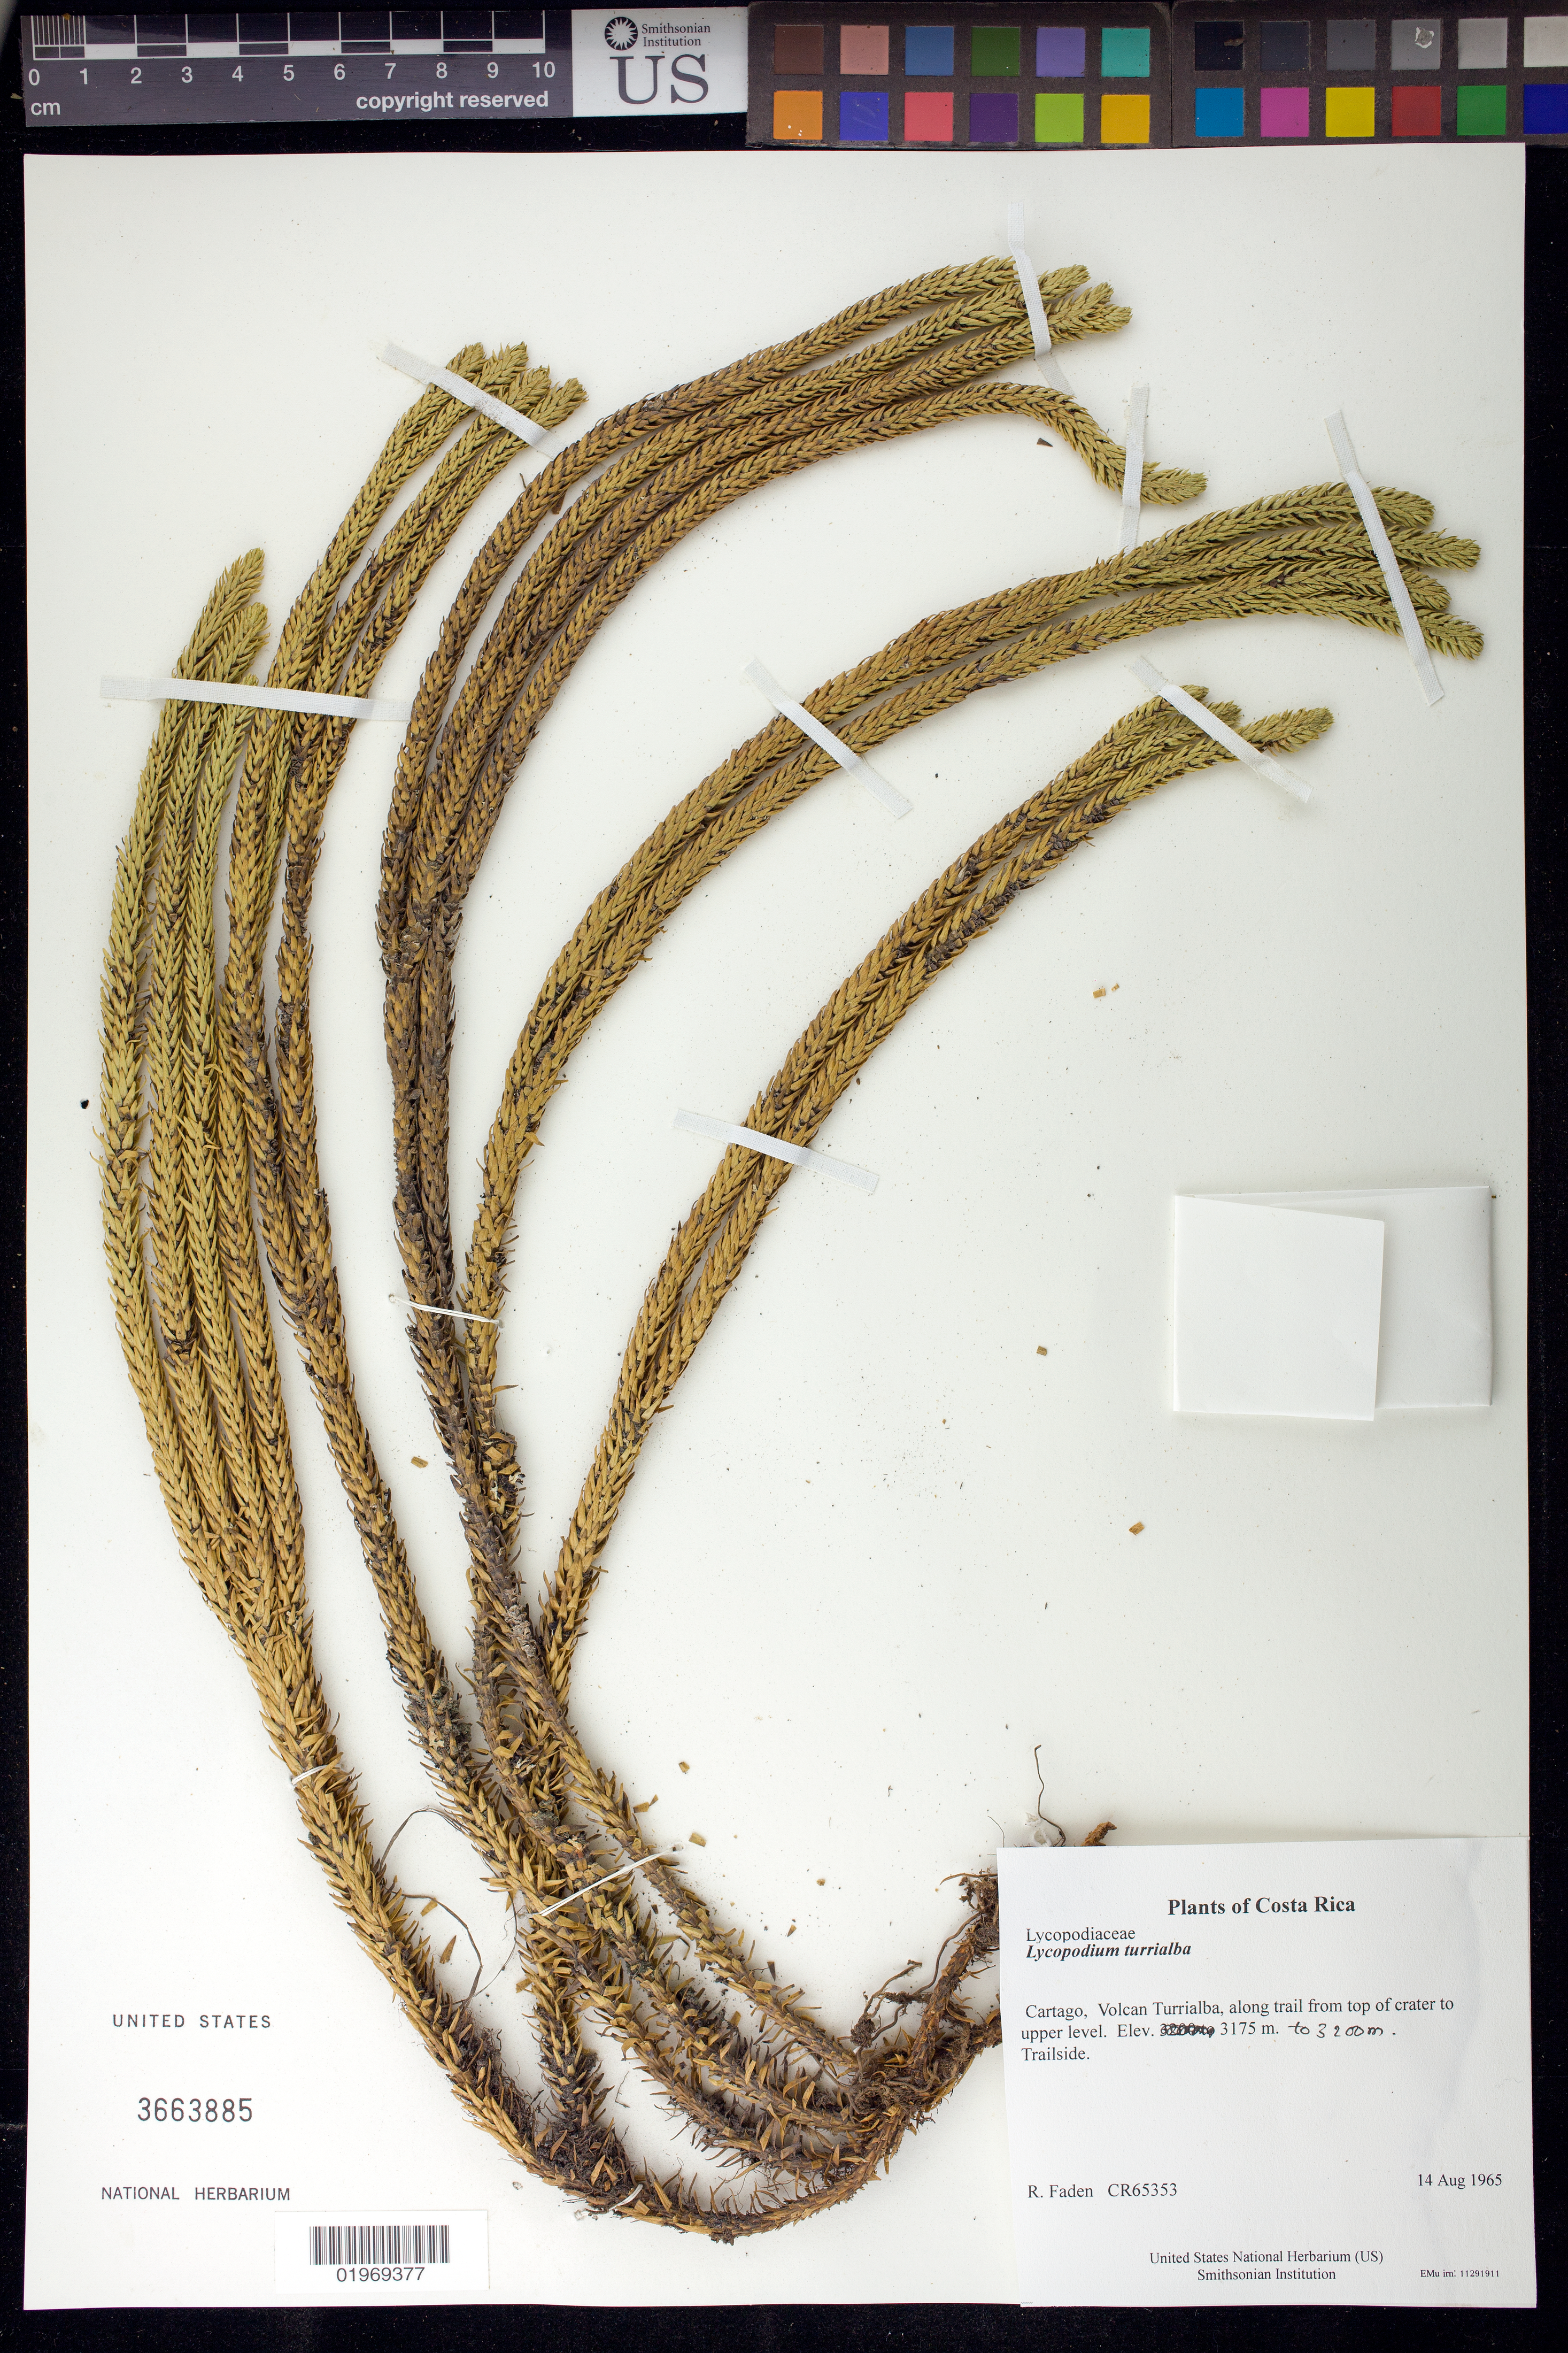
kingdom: Plantae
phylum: Tracheophyta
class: Lycopodiopsida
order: Lycopodiales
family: Lycopodiaceae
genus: Phlegmariurus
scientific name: Phlegmariurus talamancanus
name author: (B. Øllg.) B. Øllg.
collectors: R. B. Faden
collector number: CR65353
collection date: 1965-08-14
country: Costa Rica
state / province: Cartago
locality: Volcan Turrialba, along trail from top of crater to upper level.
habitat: Trailside.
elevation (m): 3175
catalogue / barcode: US 3663885